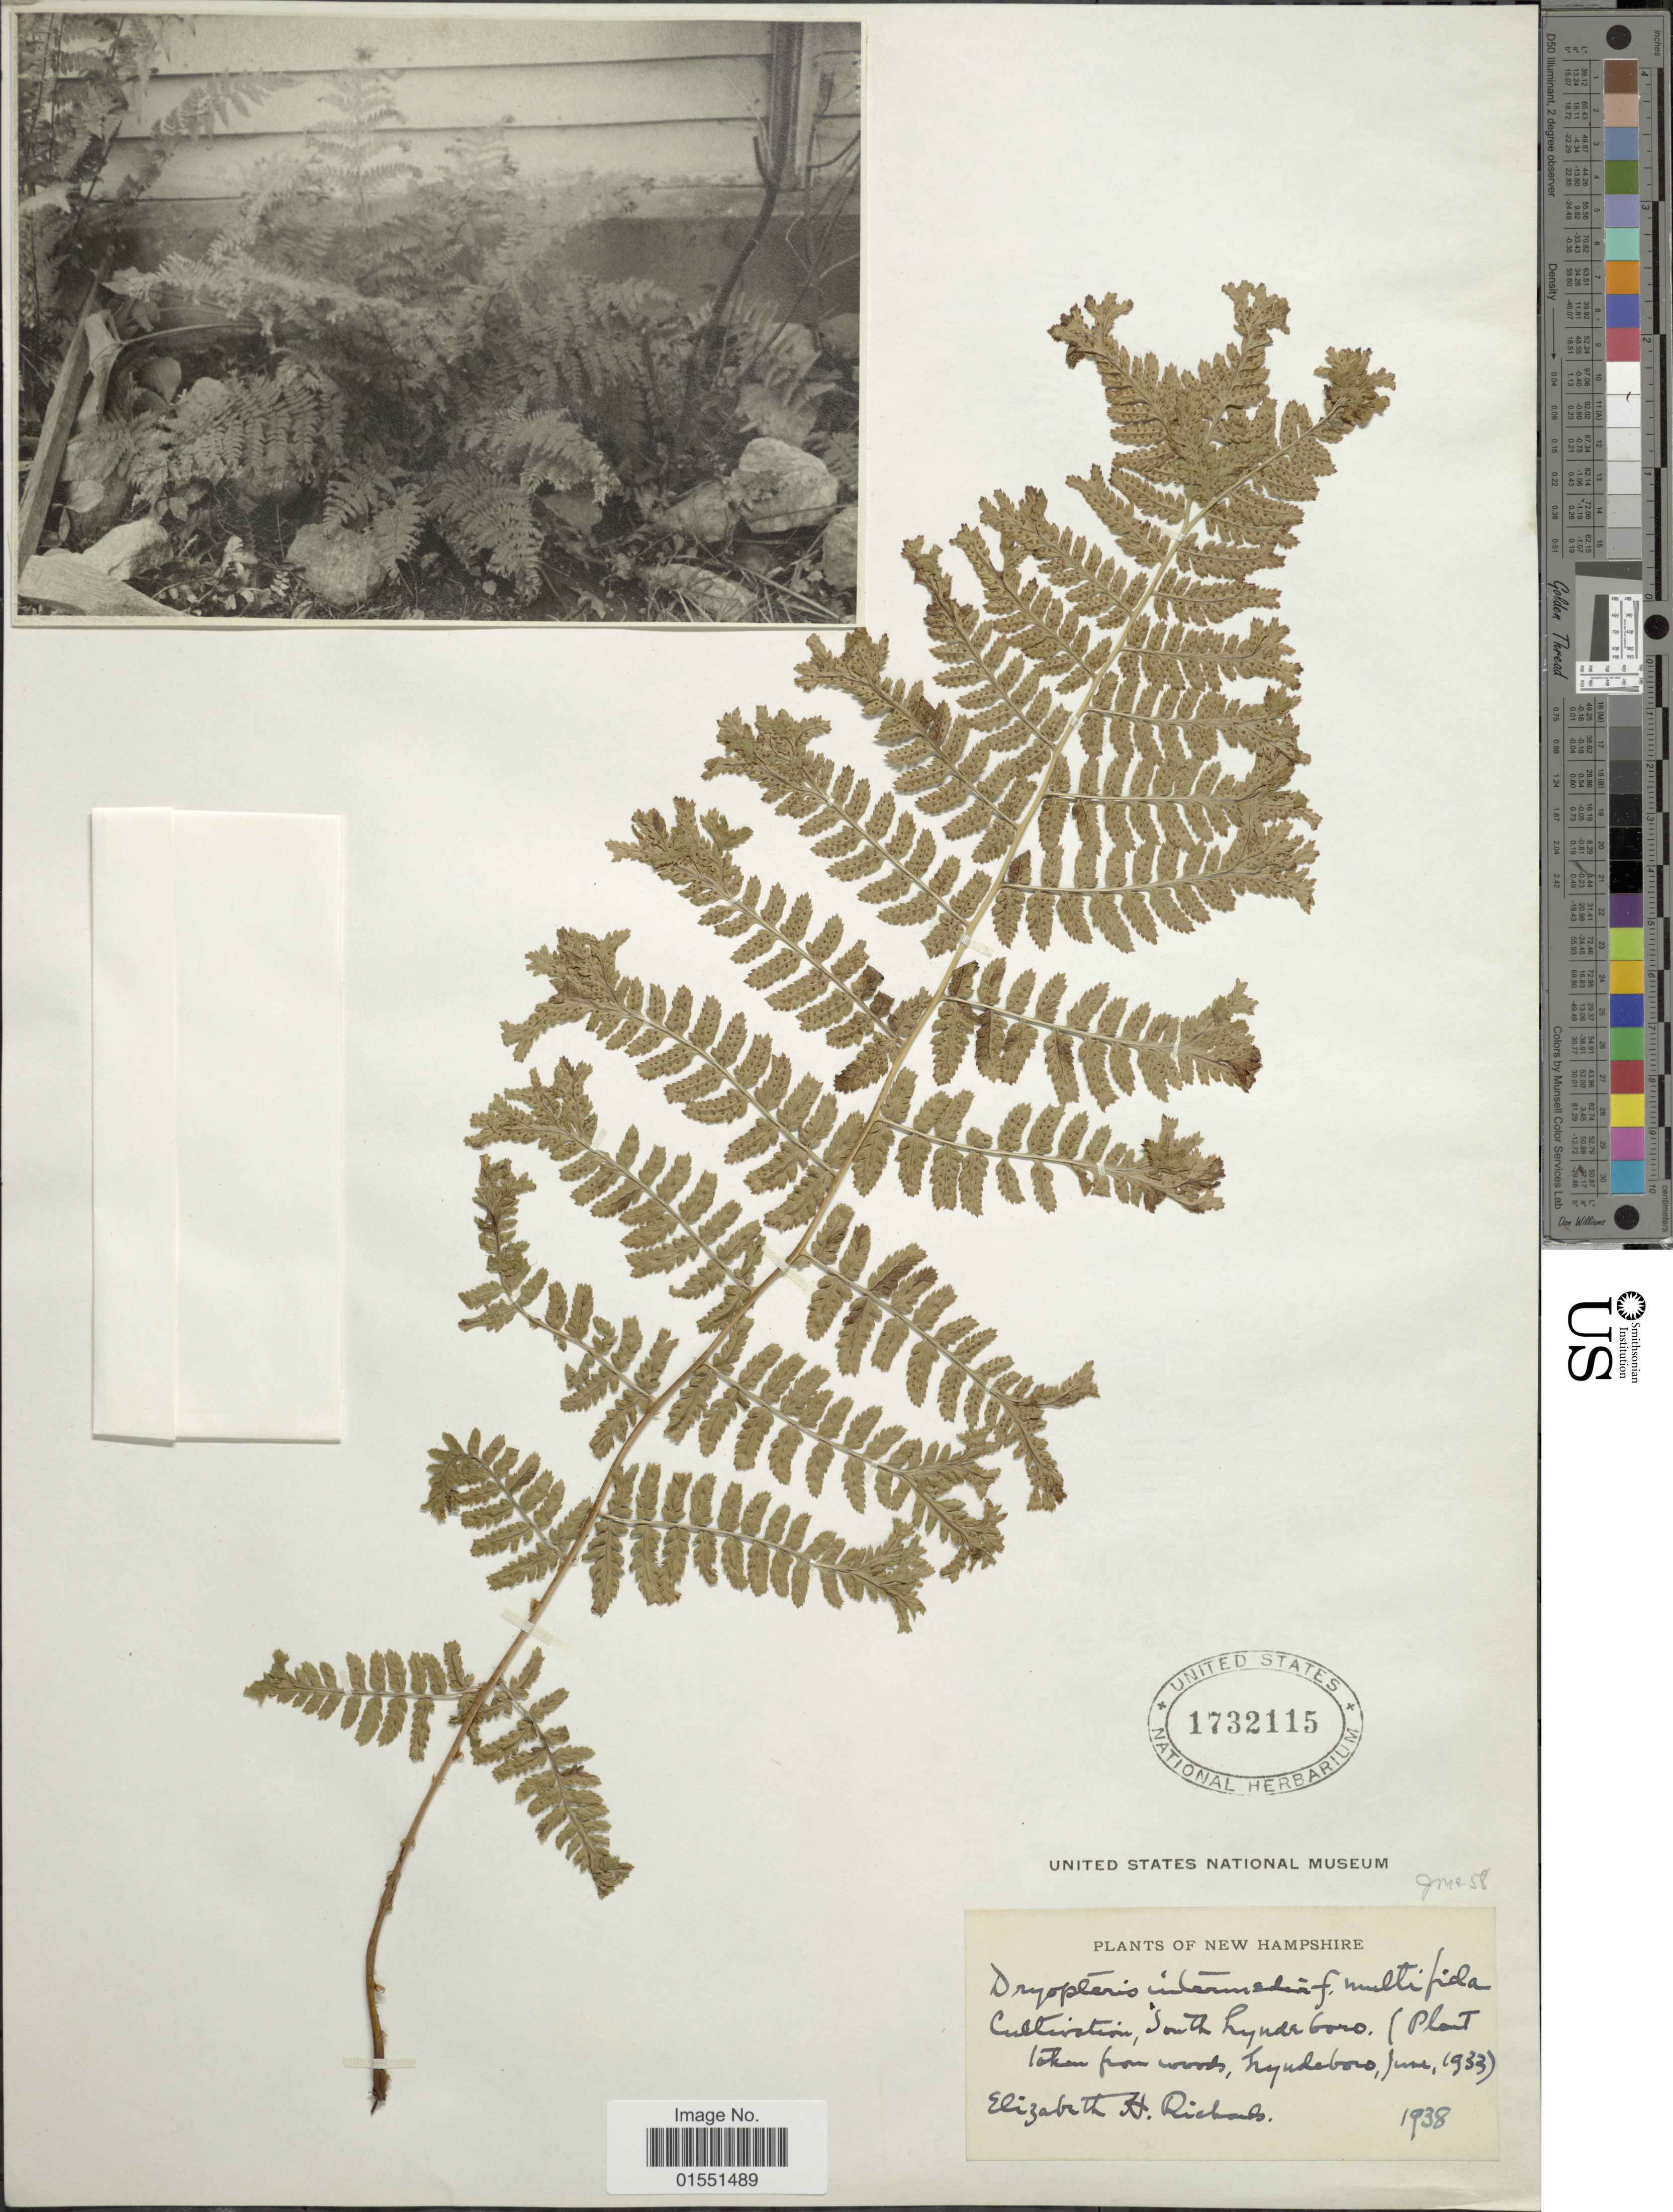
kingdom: Plantae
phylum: Tracheophyta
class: Polypodiopsida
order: Polypodiales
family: Dryopteridaceae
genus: Dryopteris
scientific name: Dryopteris intermedia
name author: (Muhl.) A. Gray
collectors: E. Richards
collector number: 1938?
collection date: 1933-06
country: United States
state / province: New Hampshire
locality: Cultivation, South Lyndeboro. Plant taken from woods, Lyndeboro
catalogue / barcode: US 1732115